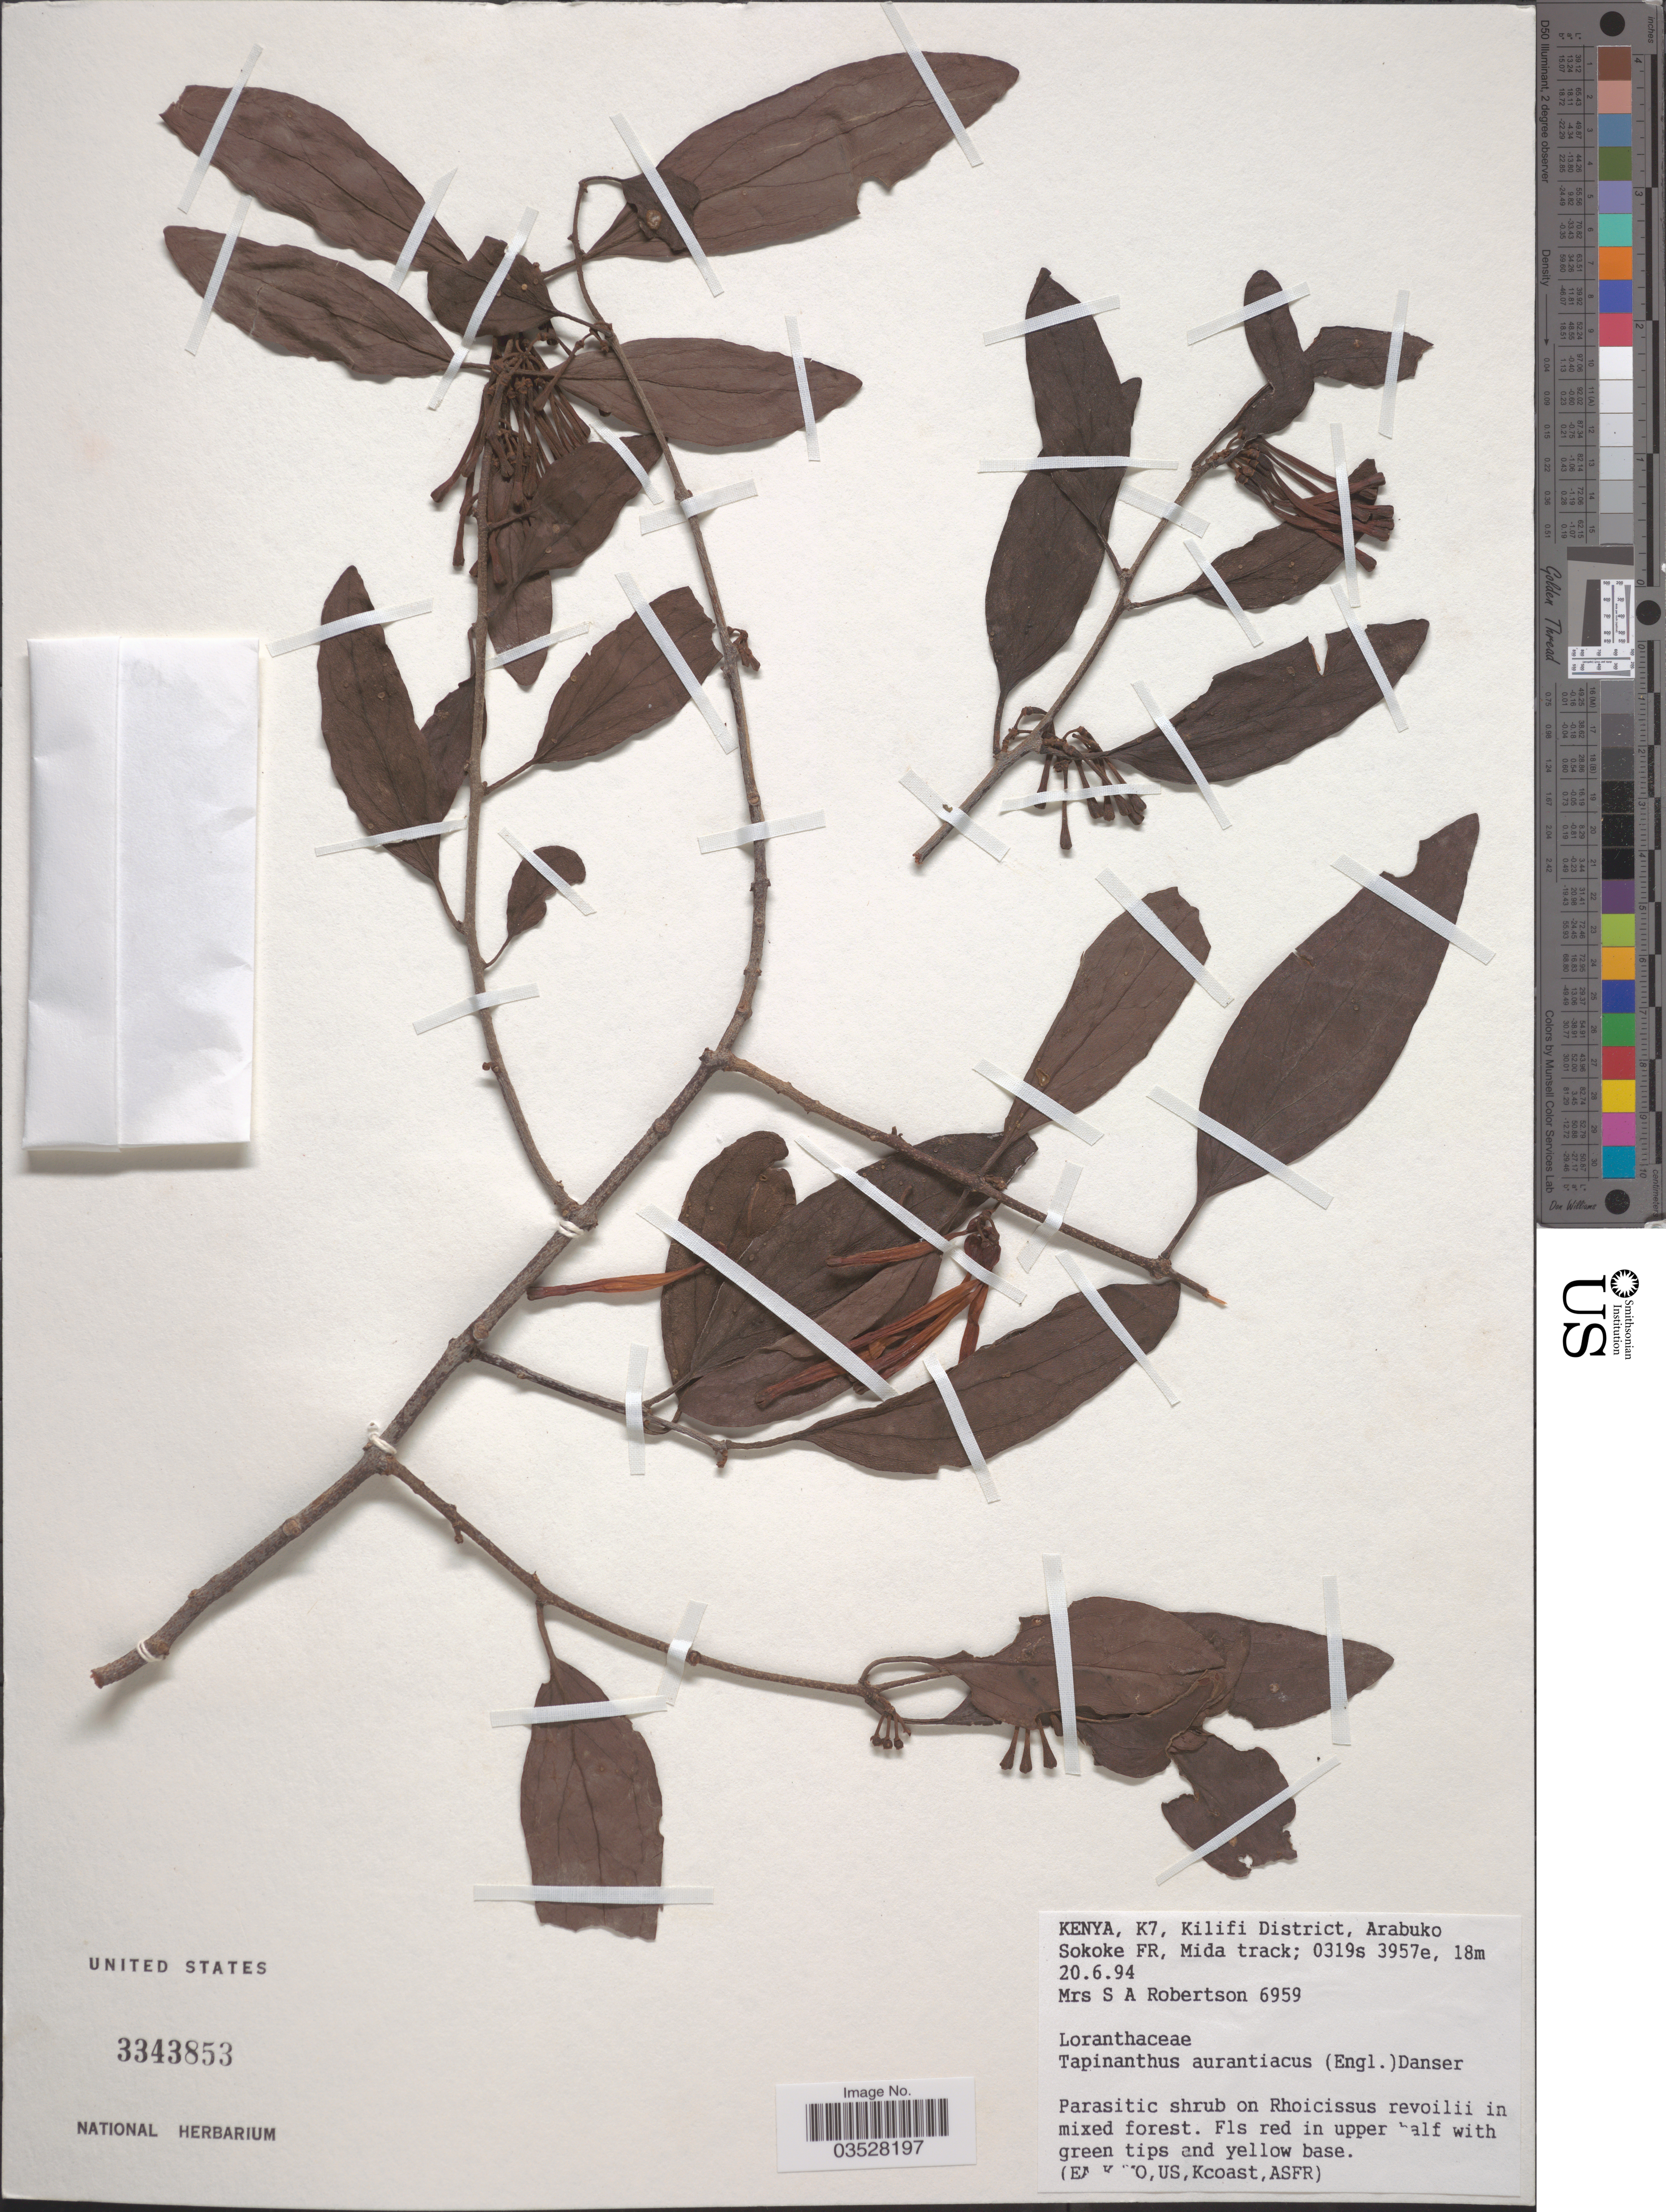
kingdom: Plantae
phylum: Tracheophyta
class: Magnoliopsida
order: Santalales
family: Loranthaceae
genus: Tapinanthus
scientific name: Tapinanthus aurantiacus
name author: Danser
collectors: S. Robertson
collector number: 6959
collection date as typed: Transcribed d/m/y: 20/6/94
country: Kenya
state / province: Kilifi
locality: K7, Kilifi District, Arabuko Sokoke FR, Mida track.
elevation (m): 18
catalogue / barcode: US 3343853